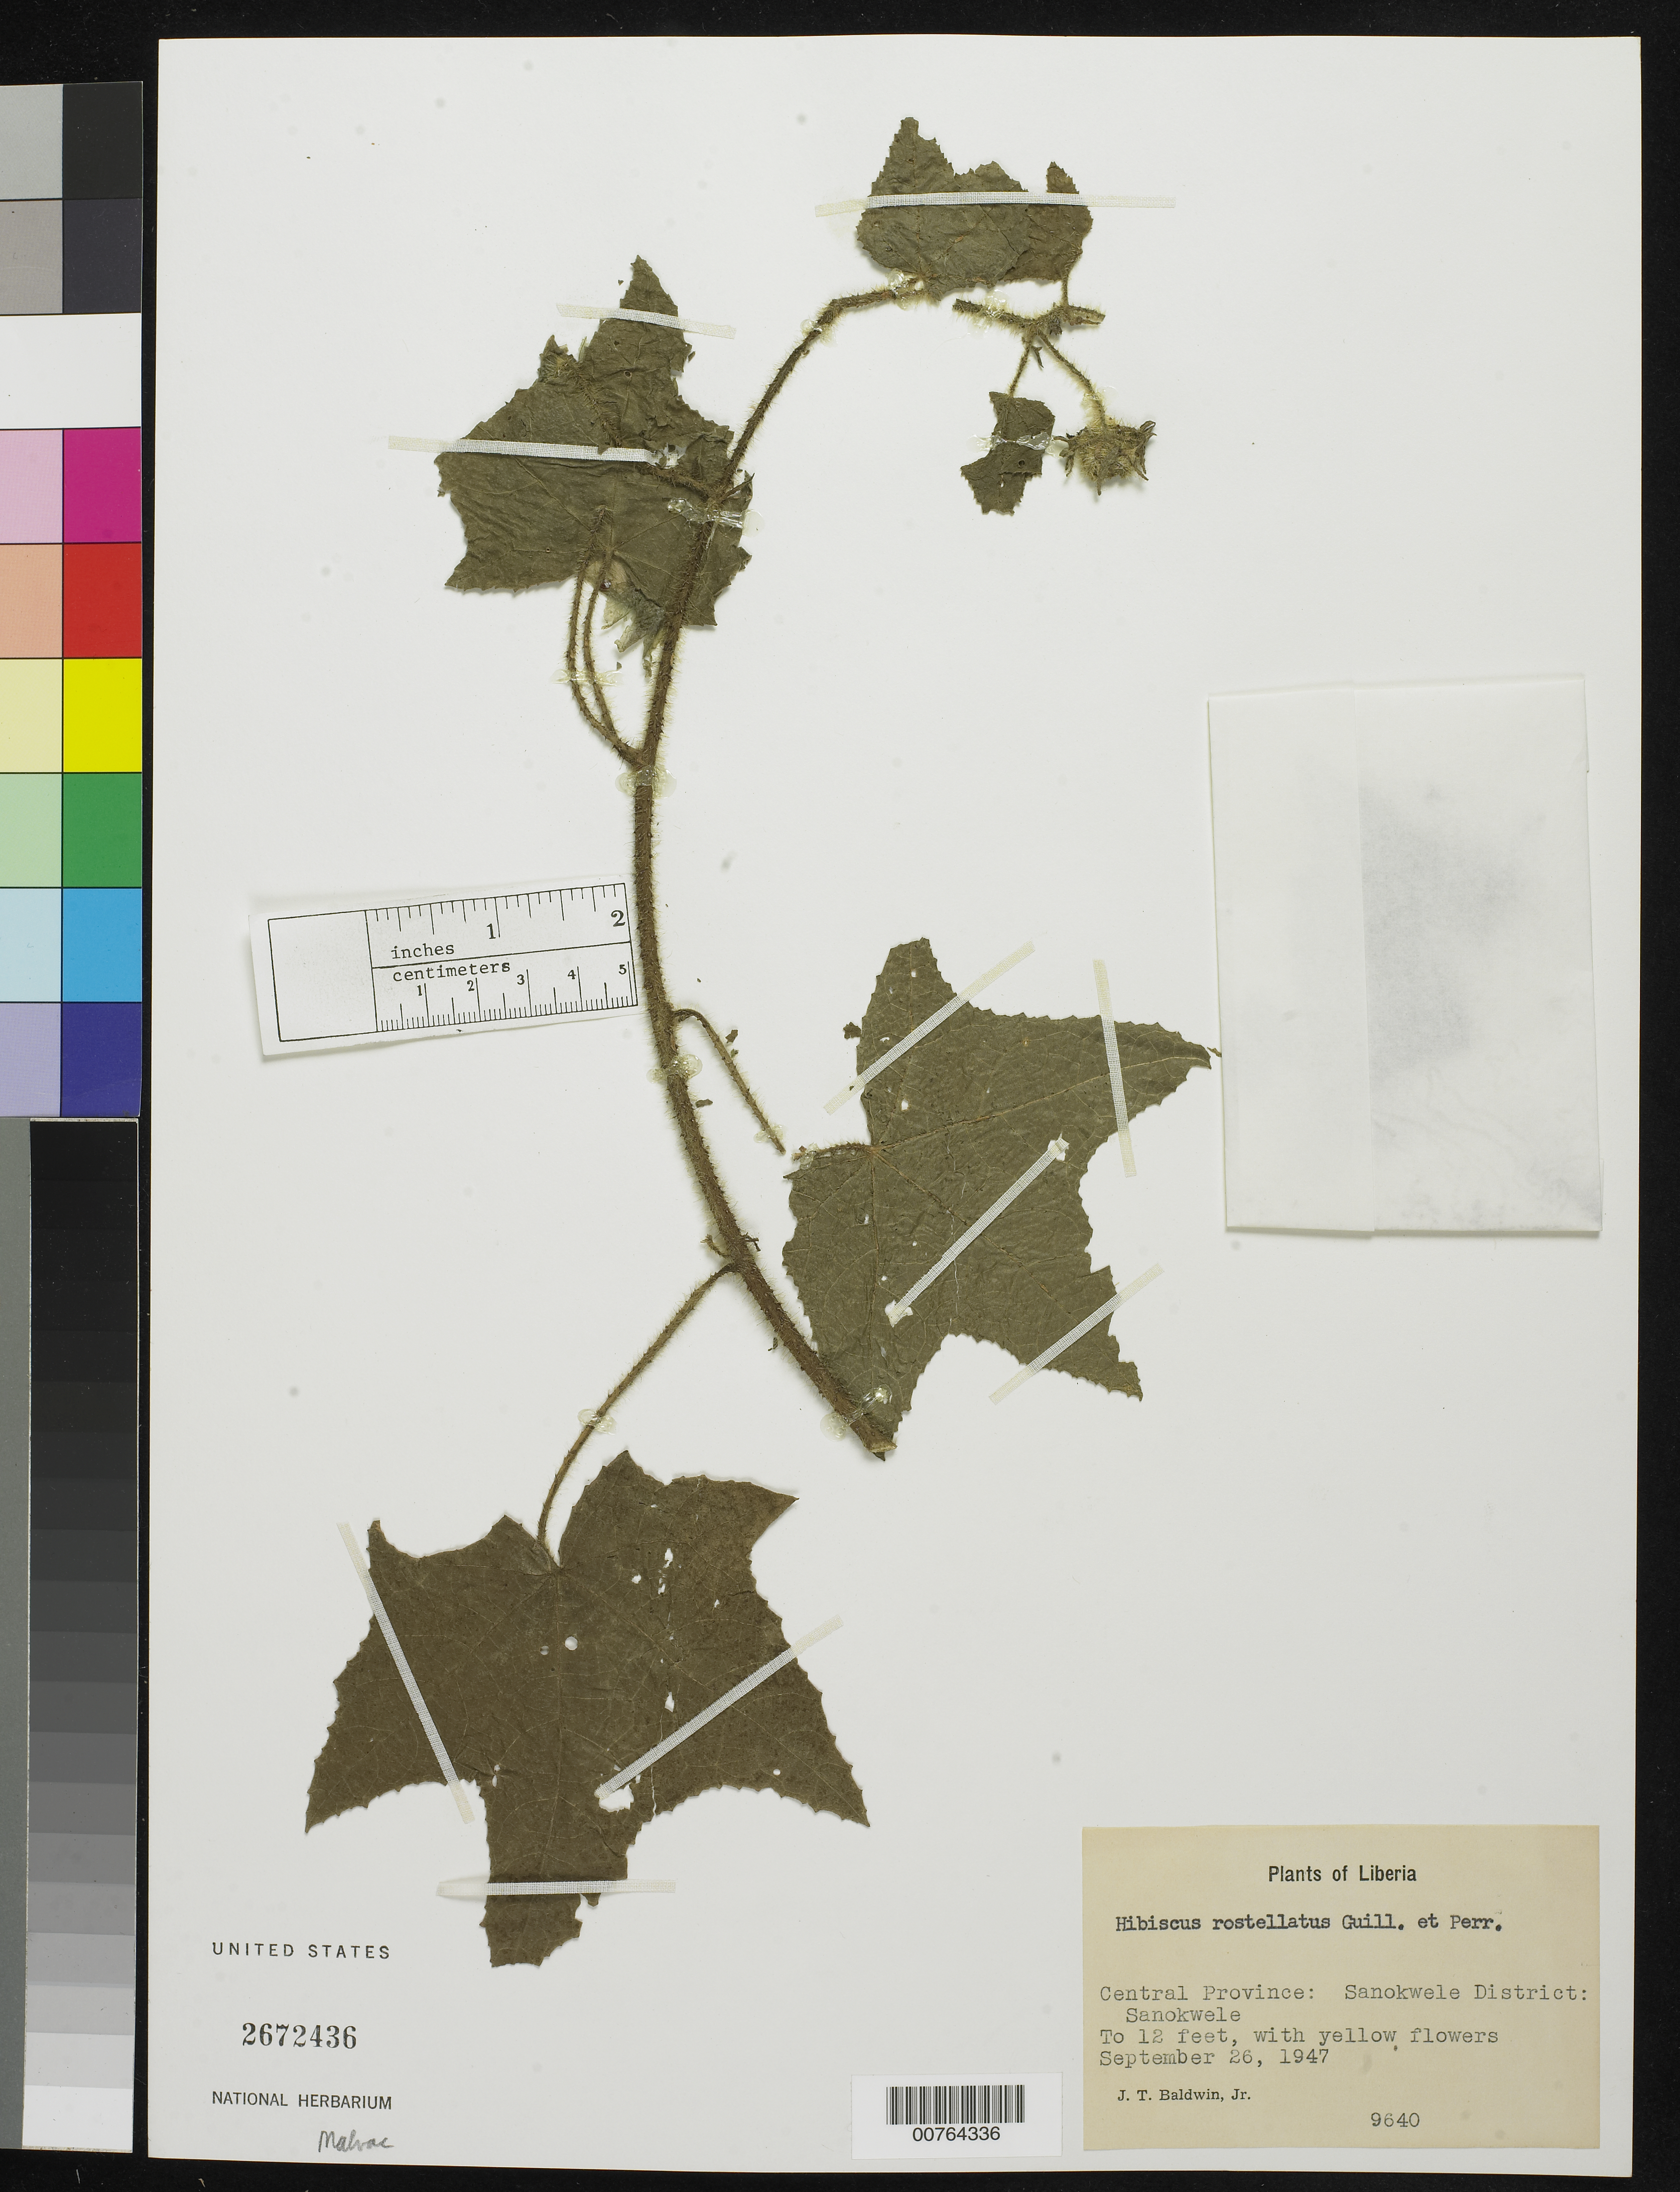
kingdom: Plantae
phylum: Tracheophyta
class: Magnoliopsida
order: Malvales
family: Malvaceae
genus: Sabdariffa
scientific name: Sabdariffa rostellata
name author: (Guill. & Perr.) Mwachala & R.L. Barrett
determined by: Dorr, Laurence J., Curator (BOT), Smithsonian Institution - National Museum of Natural History (UNITED STATES)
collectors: J. T. Baldwin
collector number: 9640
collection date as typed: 26 Sep 1947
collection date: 1947-09-26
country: Liberia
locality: Central Province: Sanokwele District: Sanokwele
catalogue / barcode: US 2672436